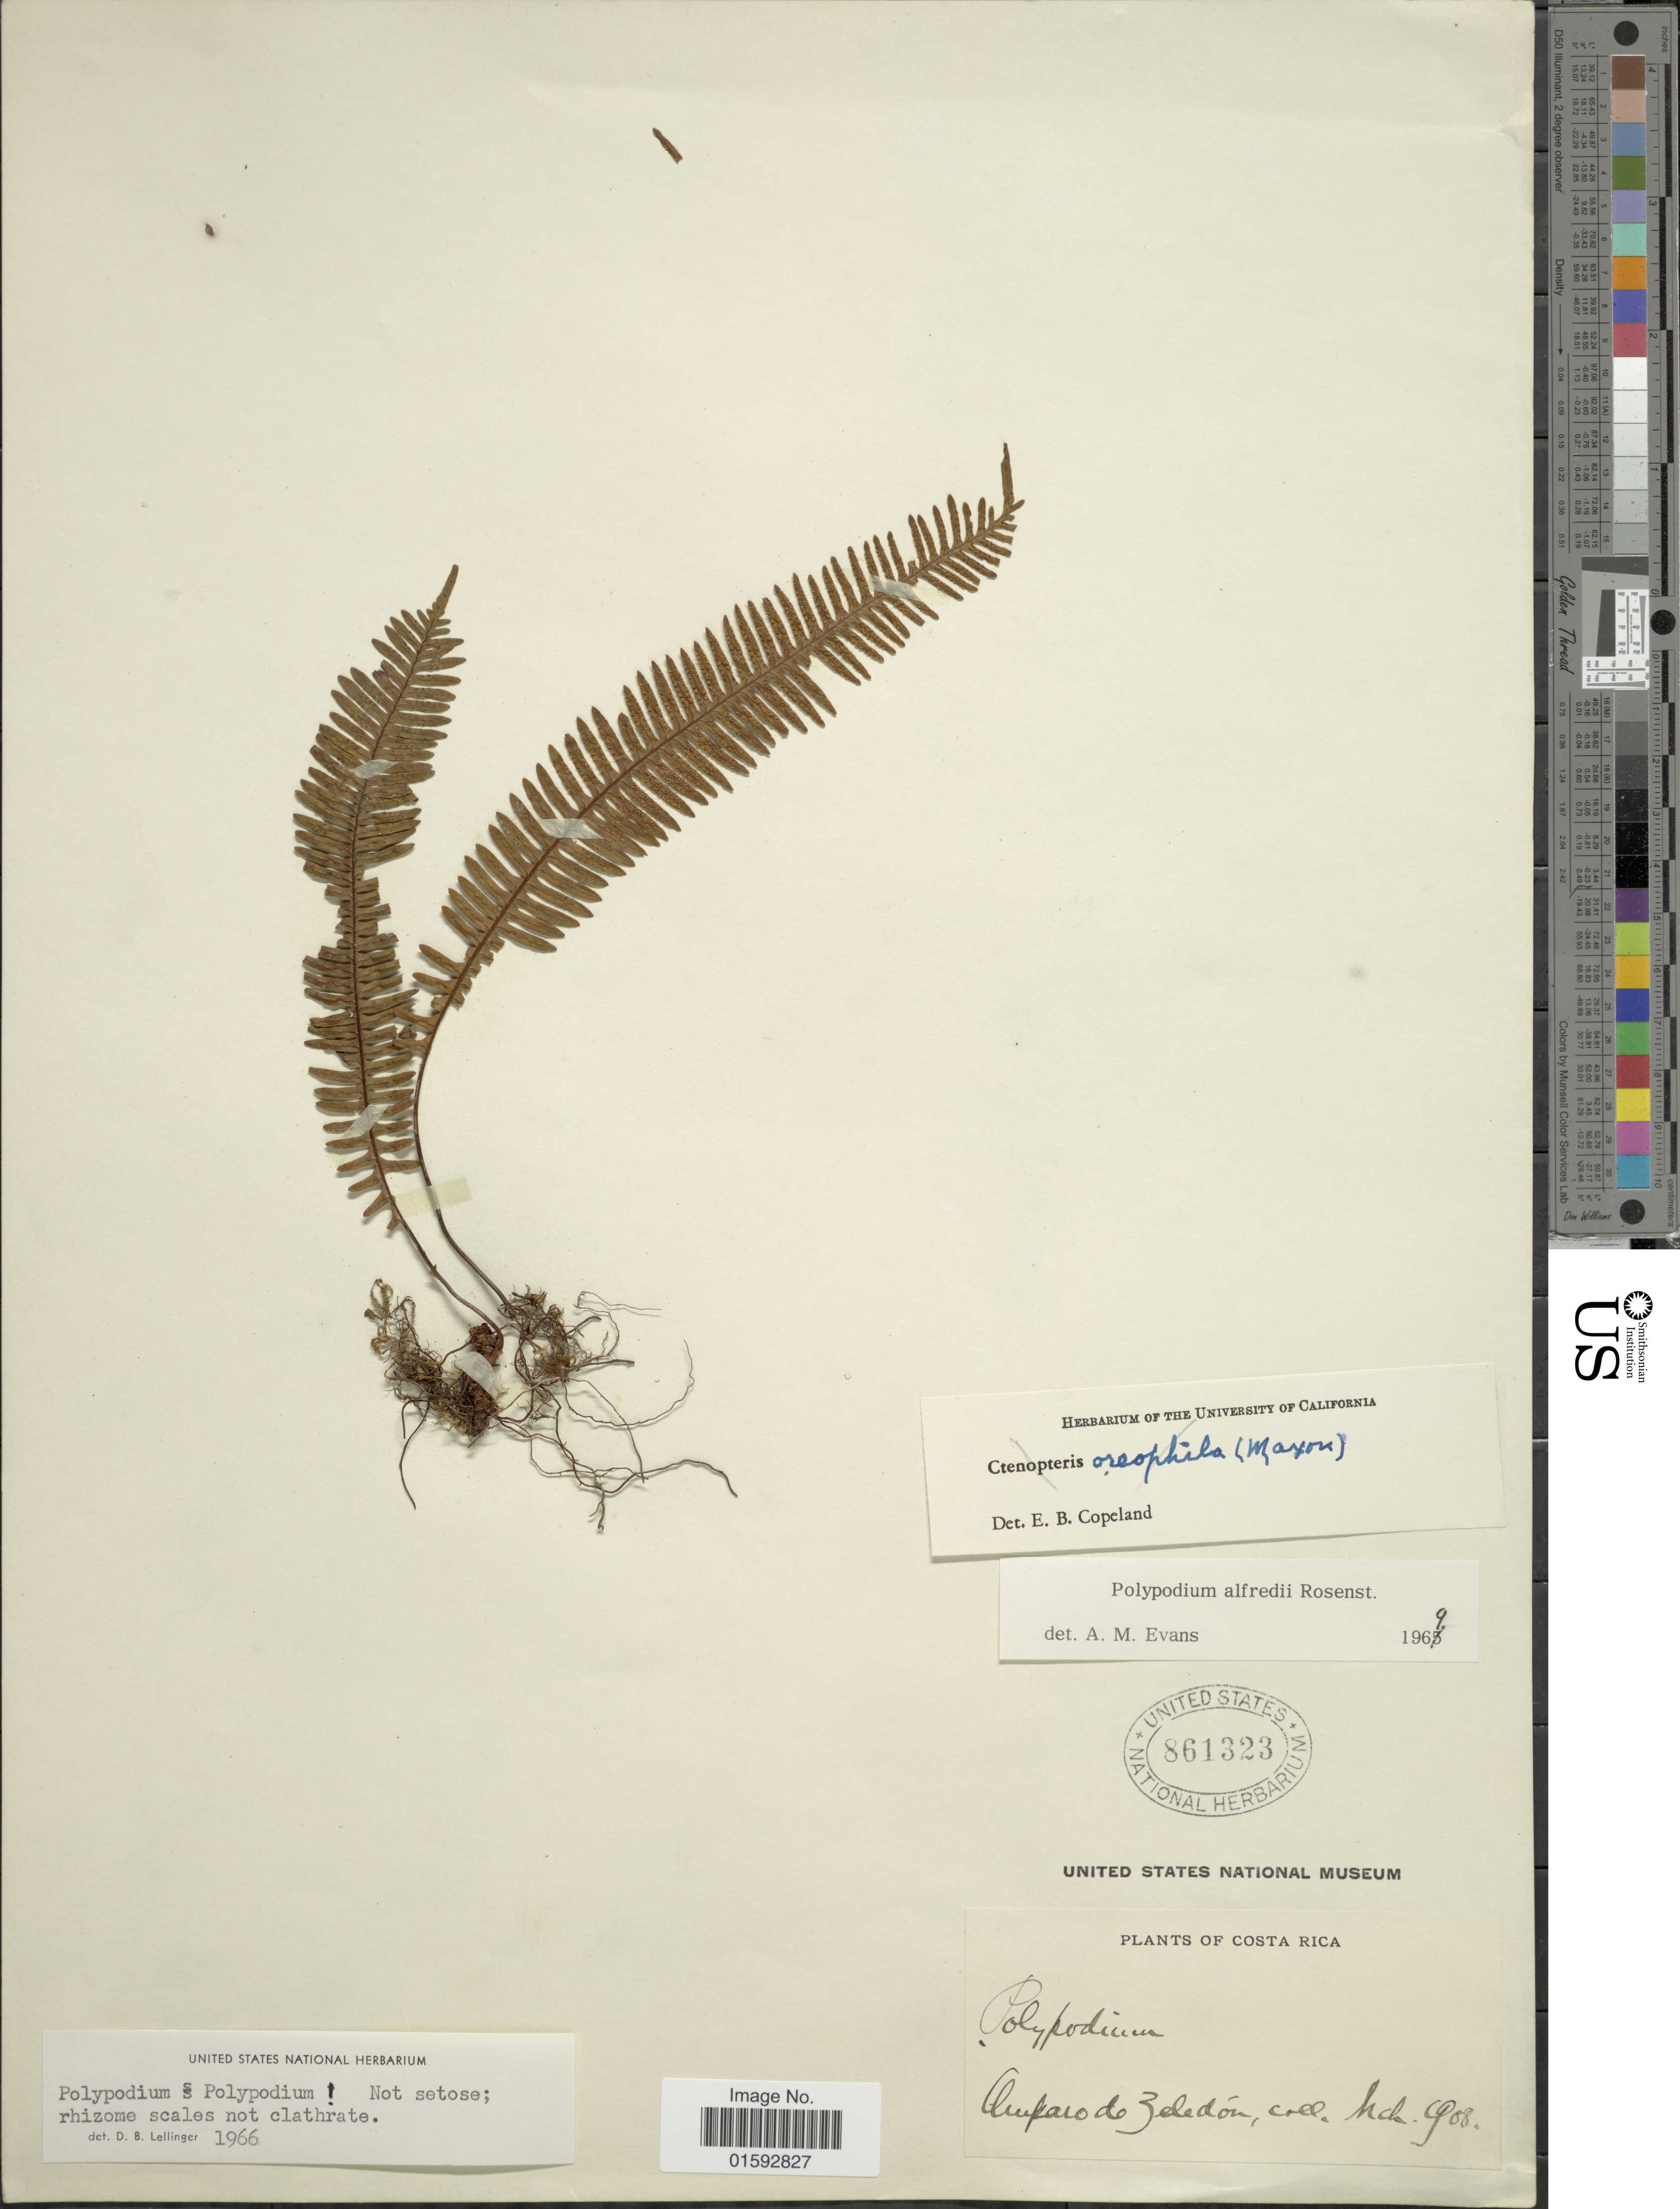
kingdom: Plantae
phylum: Tracheophyta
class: Polypodiopsida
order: Polypodiales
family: Polypodiaceae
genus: Pecluma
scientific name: Pecluma alfredii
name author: (Rosenst.) M.G. Price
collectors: A. Zeledon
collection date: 1908-03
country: Costa Rica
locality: Zeledon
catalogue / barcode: US 861323